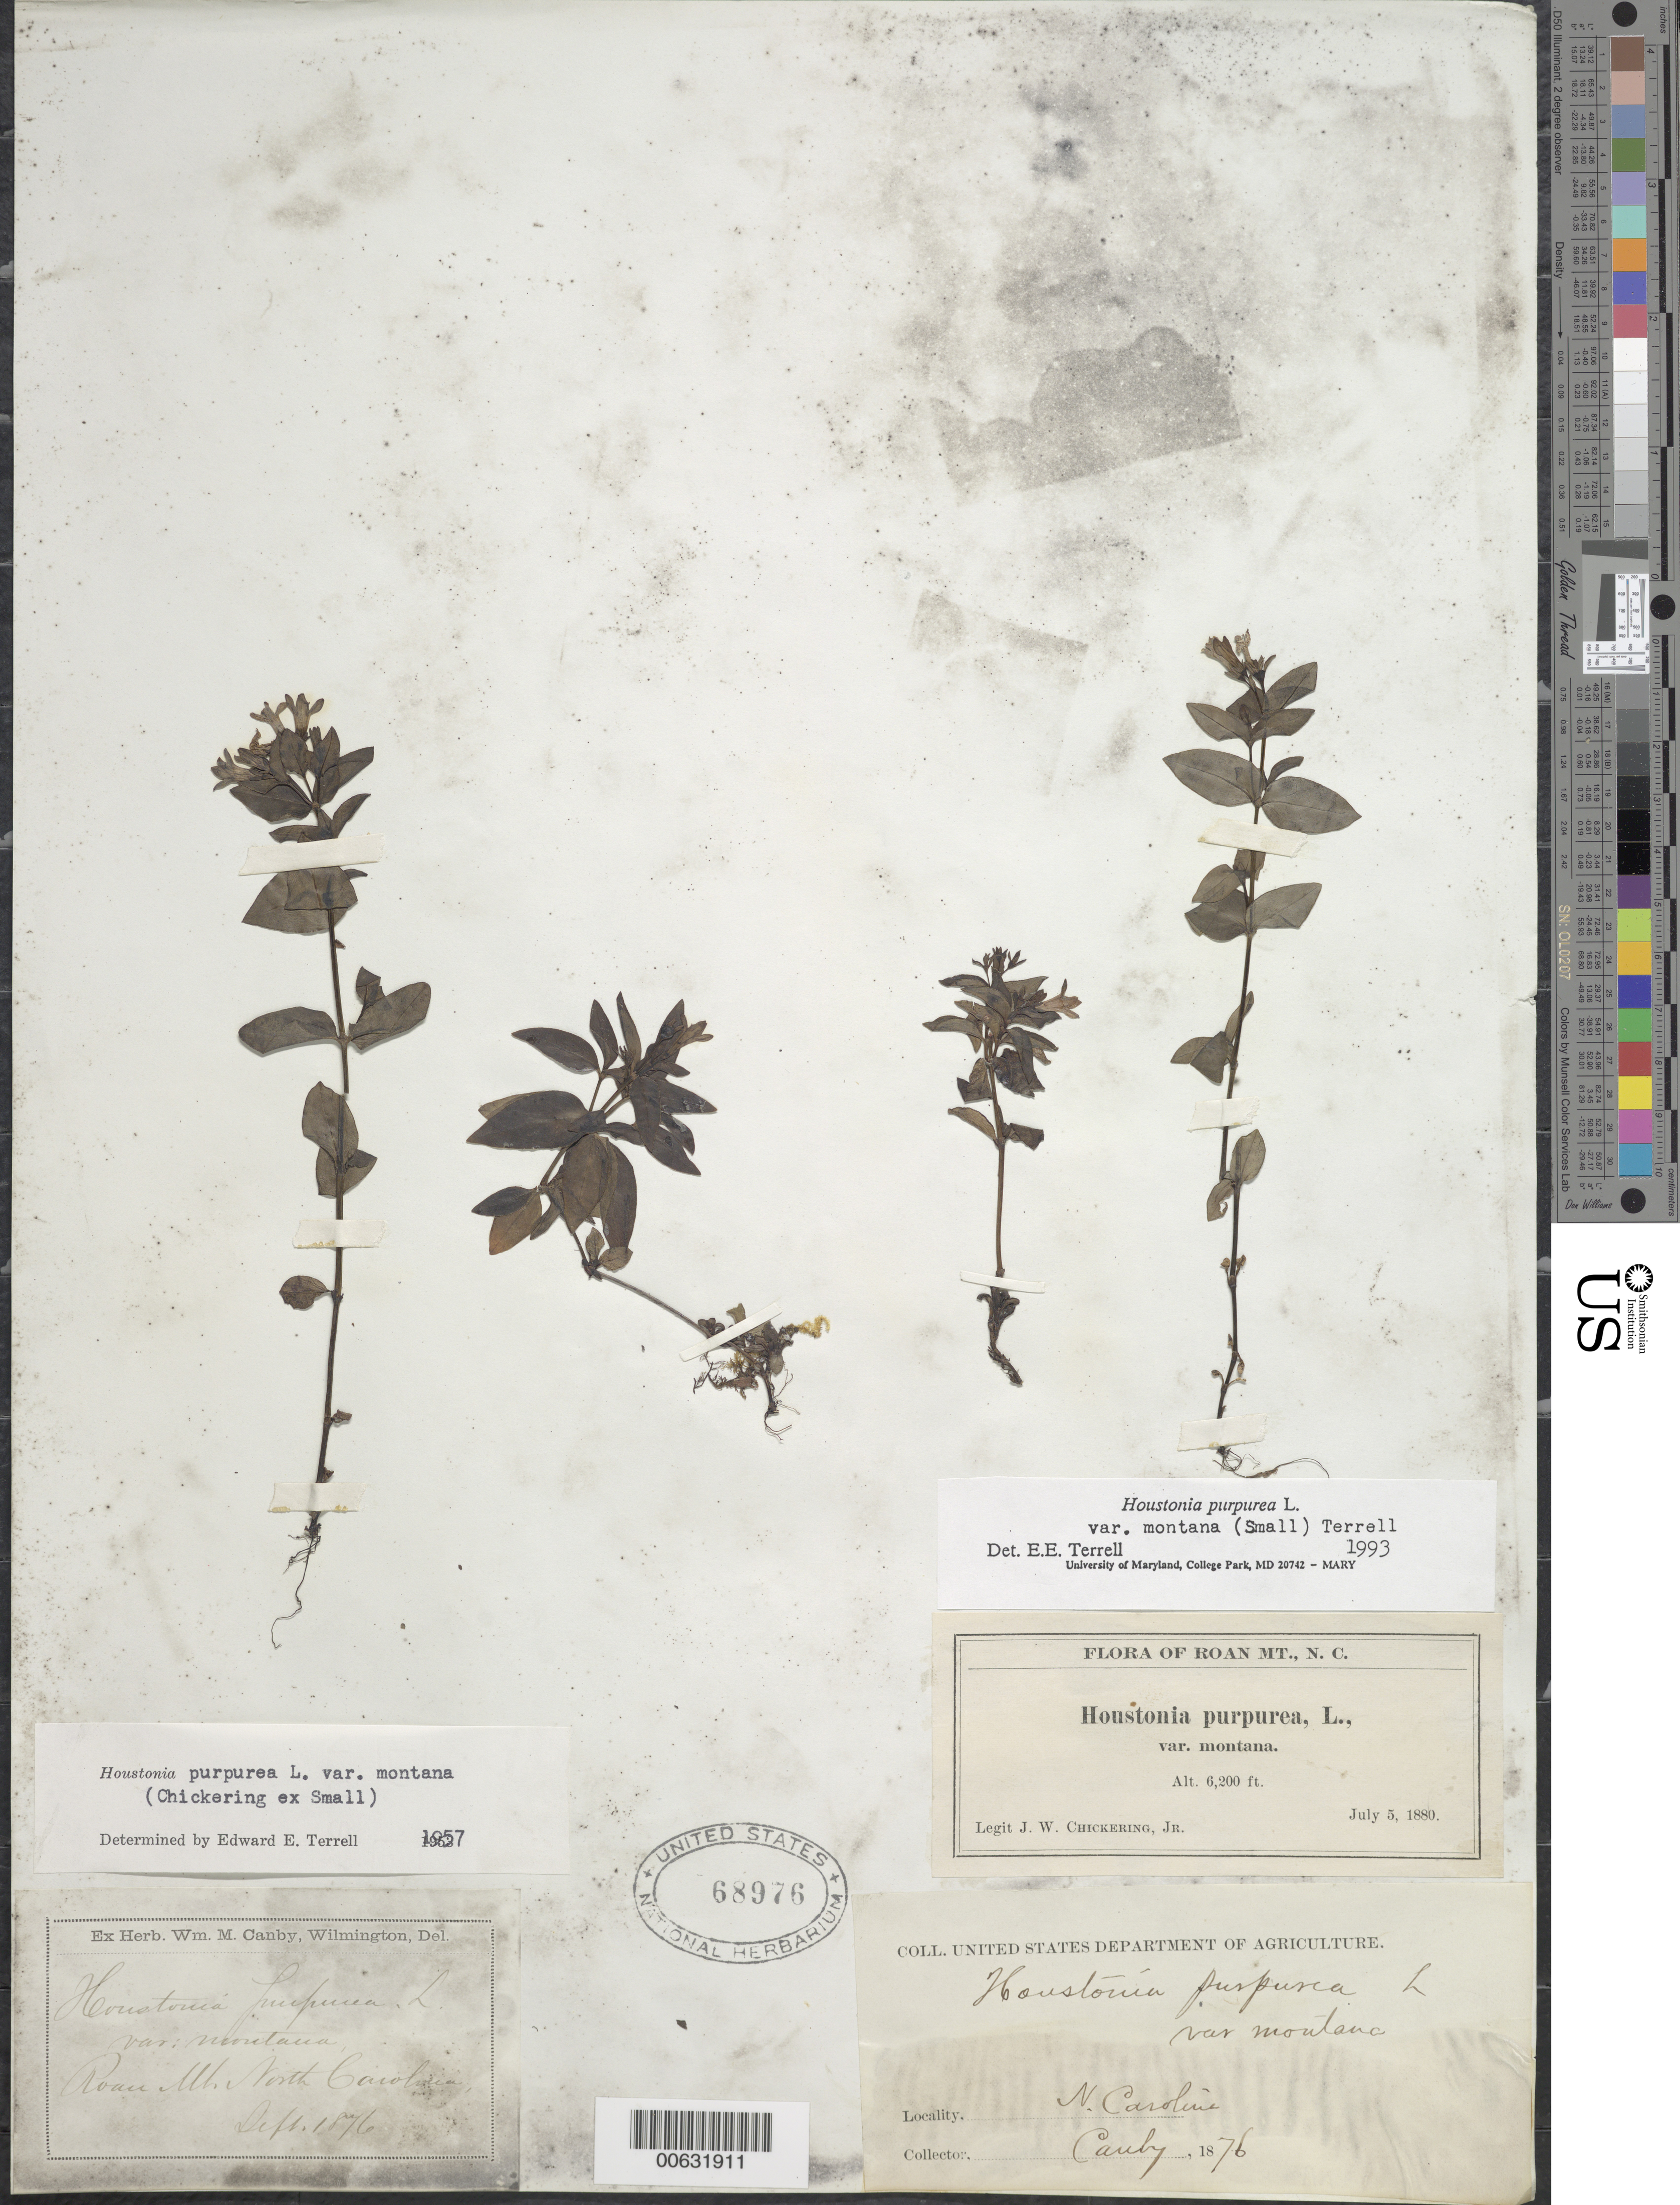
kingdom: Plantae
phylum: Tracheophyta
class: Magnoliopsida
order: Gentianales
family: Rubiaceae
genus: Houstonia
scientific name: Houstonia purpurea var. montana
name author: (Small) Terrell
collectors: W. M. Canby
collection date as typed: Sep 1876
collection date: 1876-09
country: United States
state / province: North Carolina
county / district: Mitchell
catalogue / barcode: US 68976